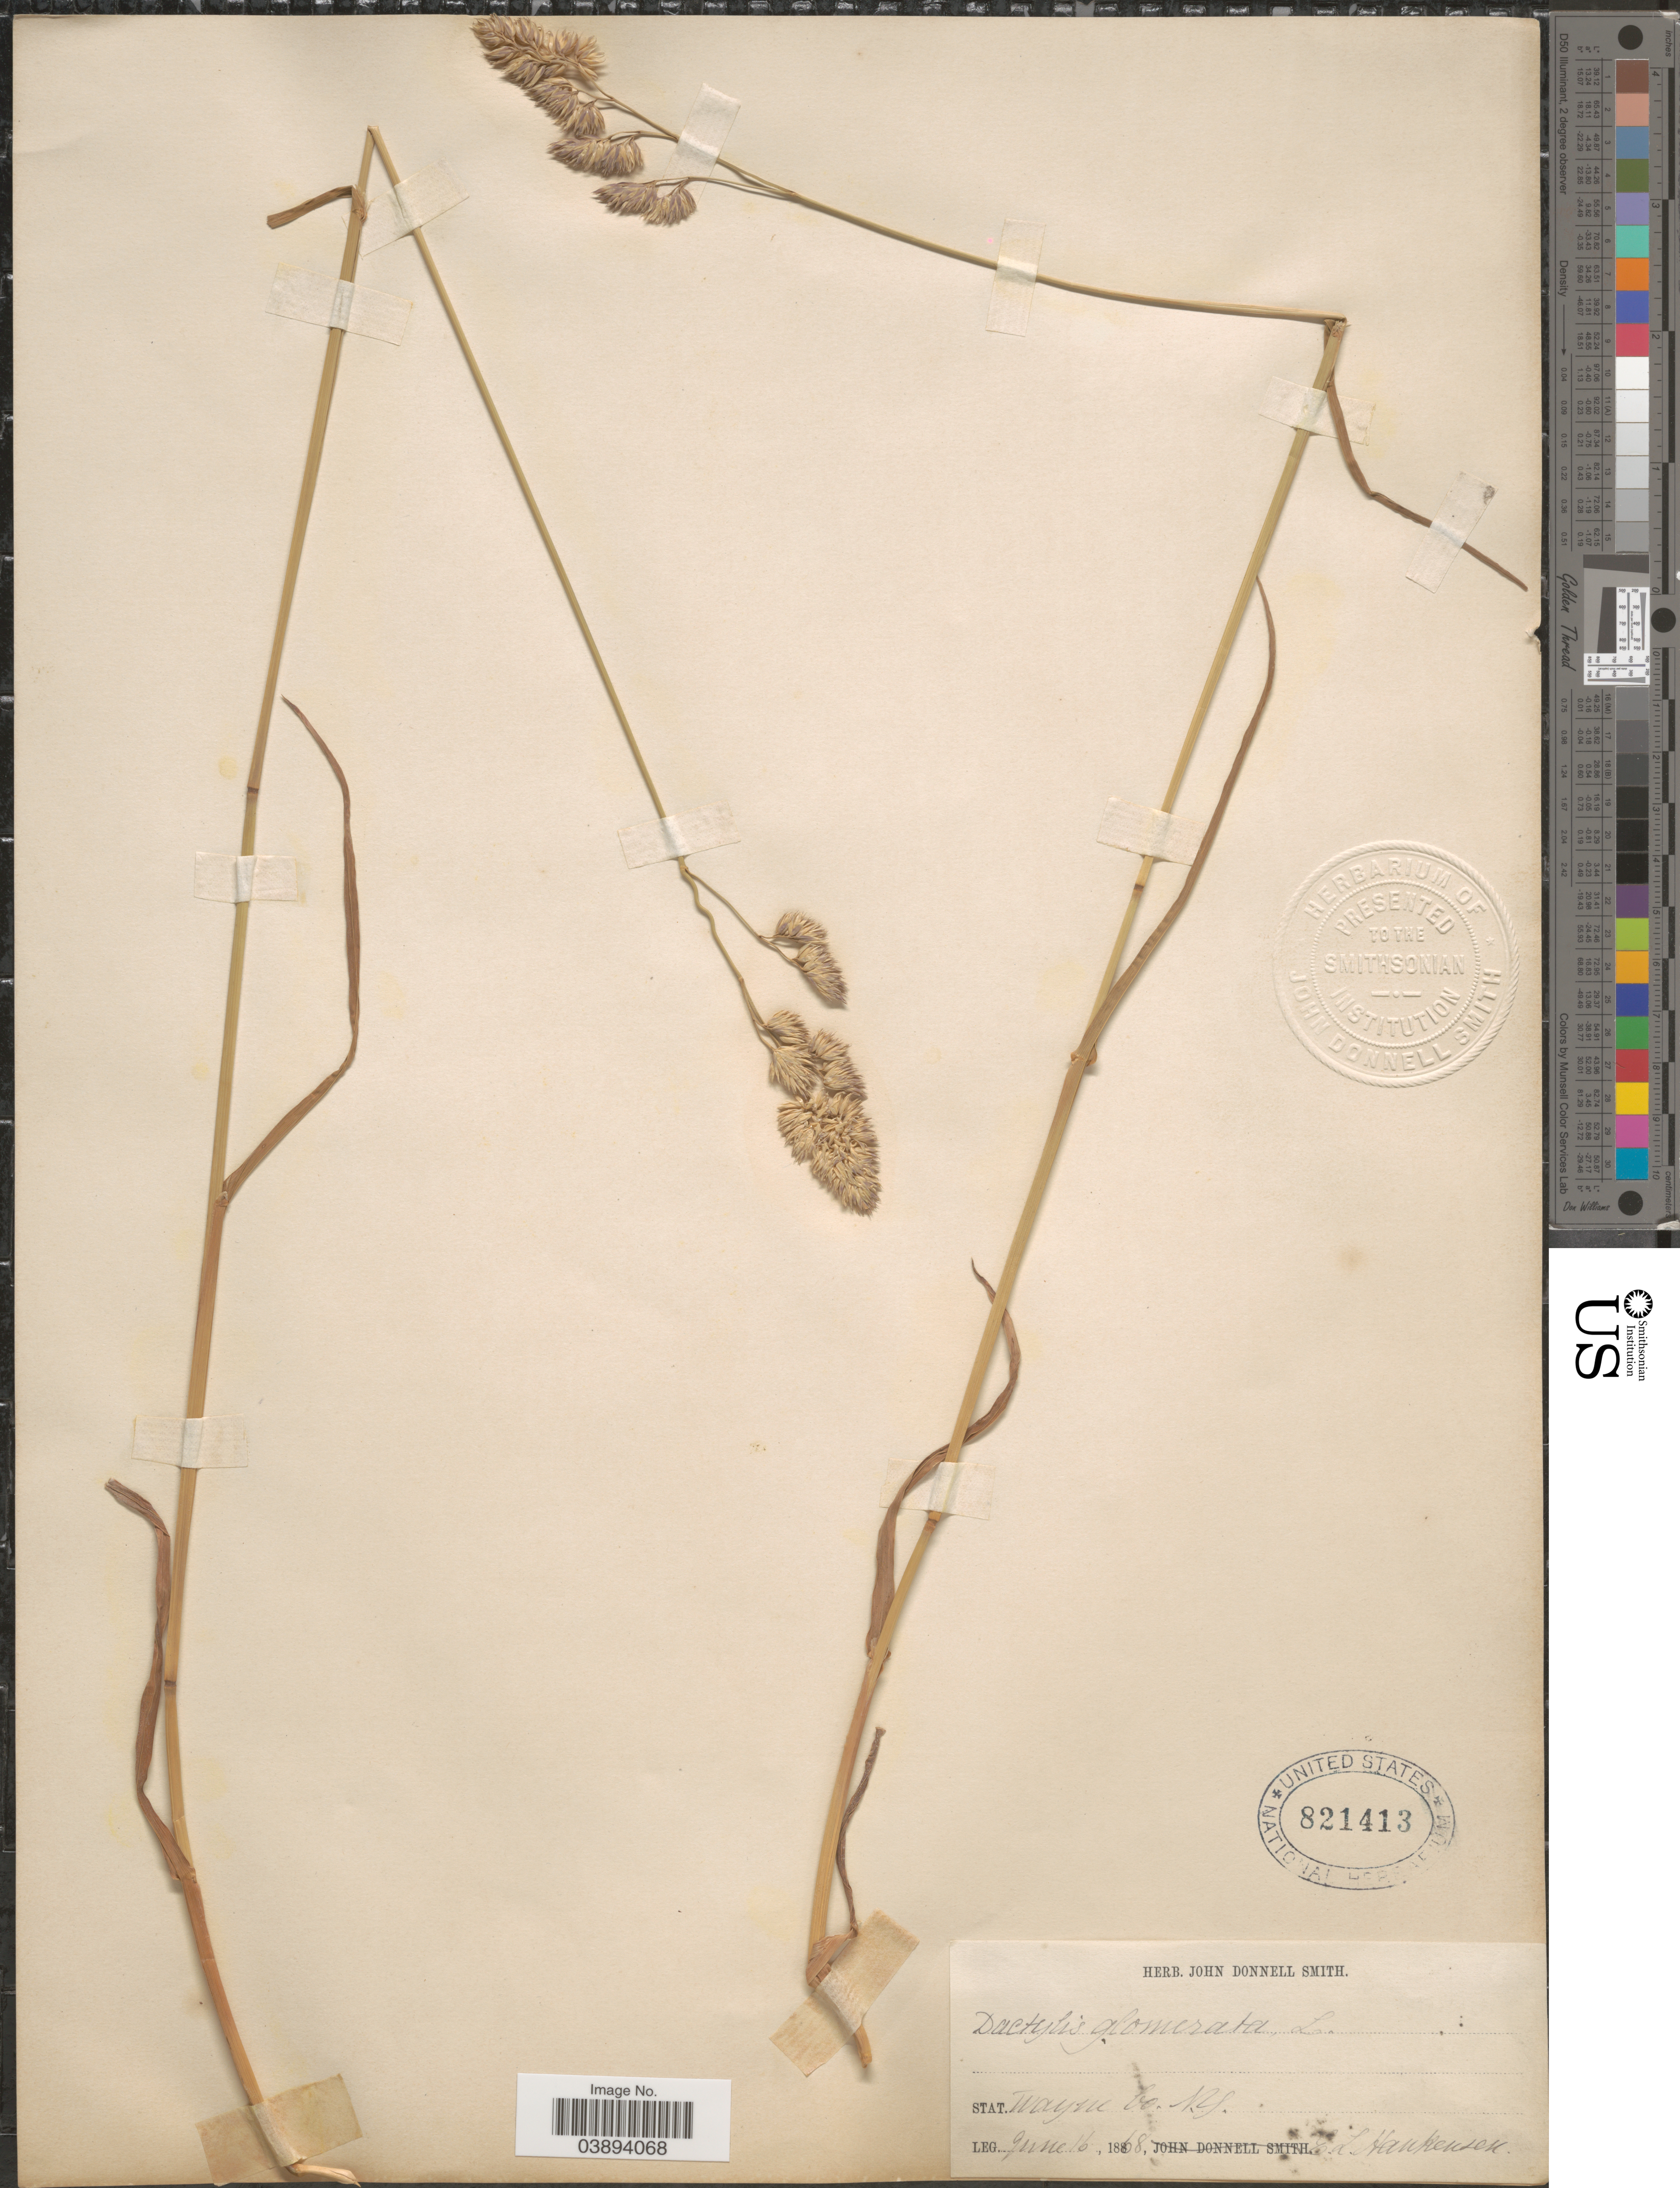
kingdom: Plantae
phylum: Tracheophyta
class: Liliopsida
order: Poales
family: Poaceae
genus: Dactylis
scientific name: Dactylis glomerata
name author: L.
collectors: E. Haukensen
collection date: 1868-06-16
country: United States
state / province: New York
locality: Stat. Wayne Co.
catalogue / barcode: US 821413